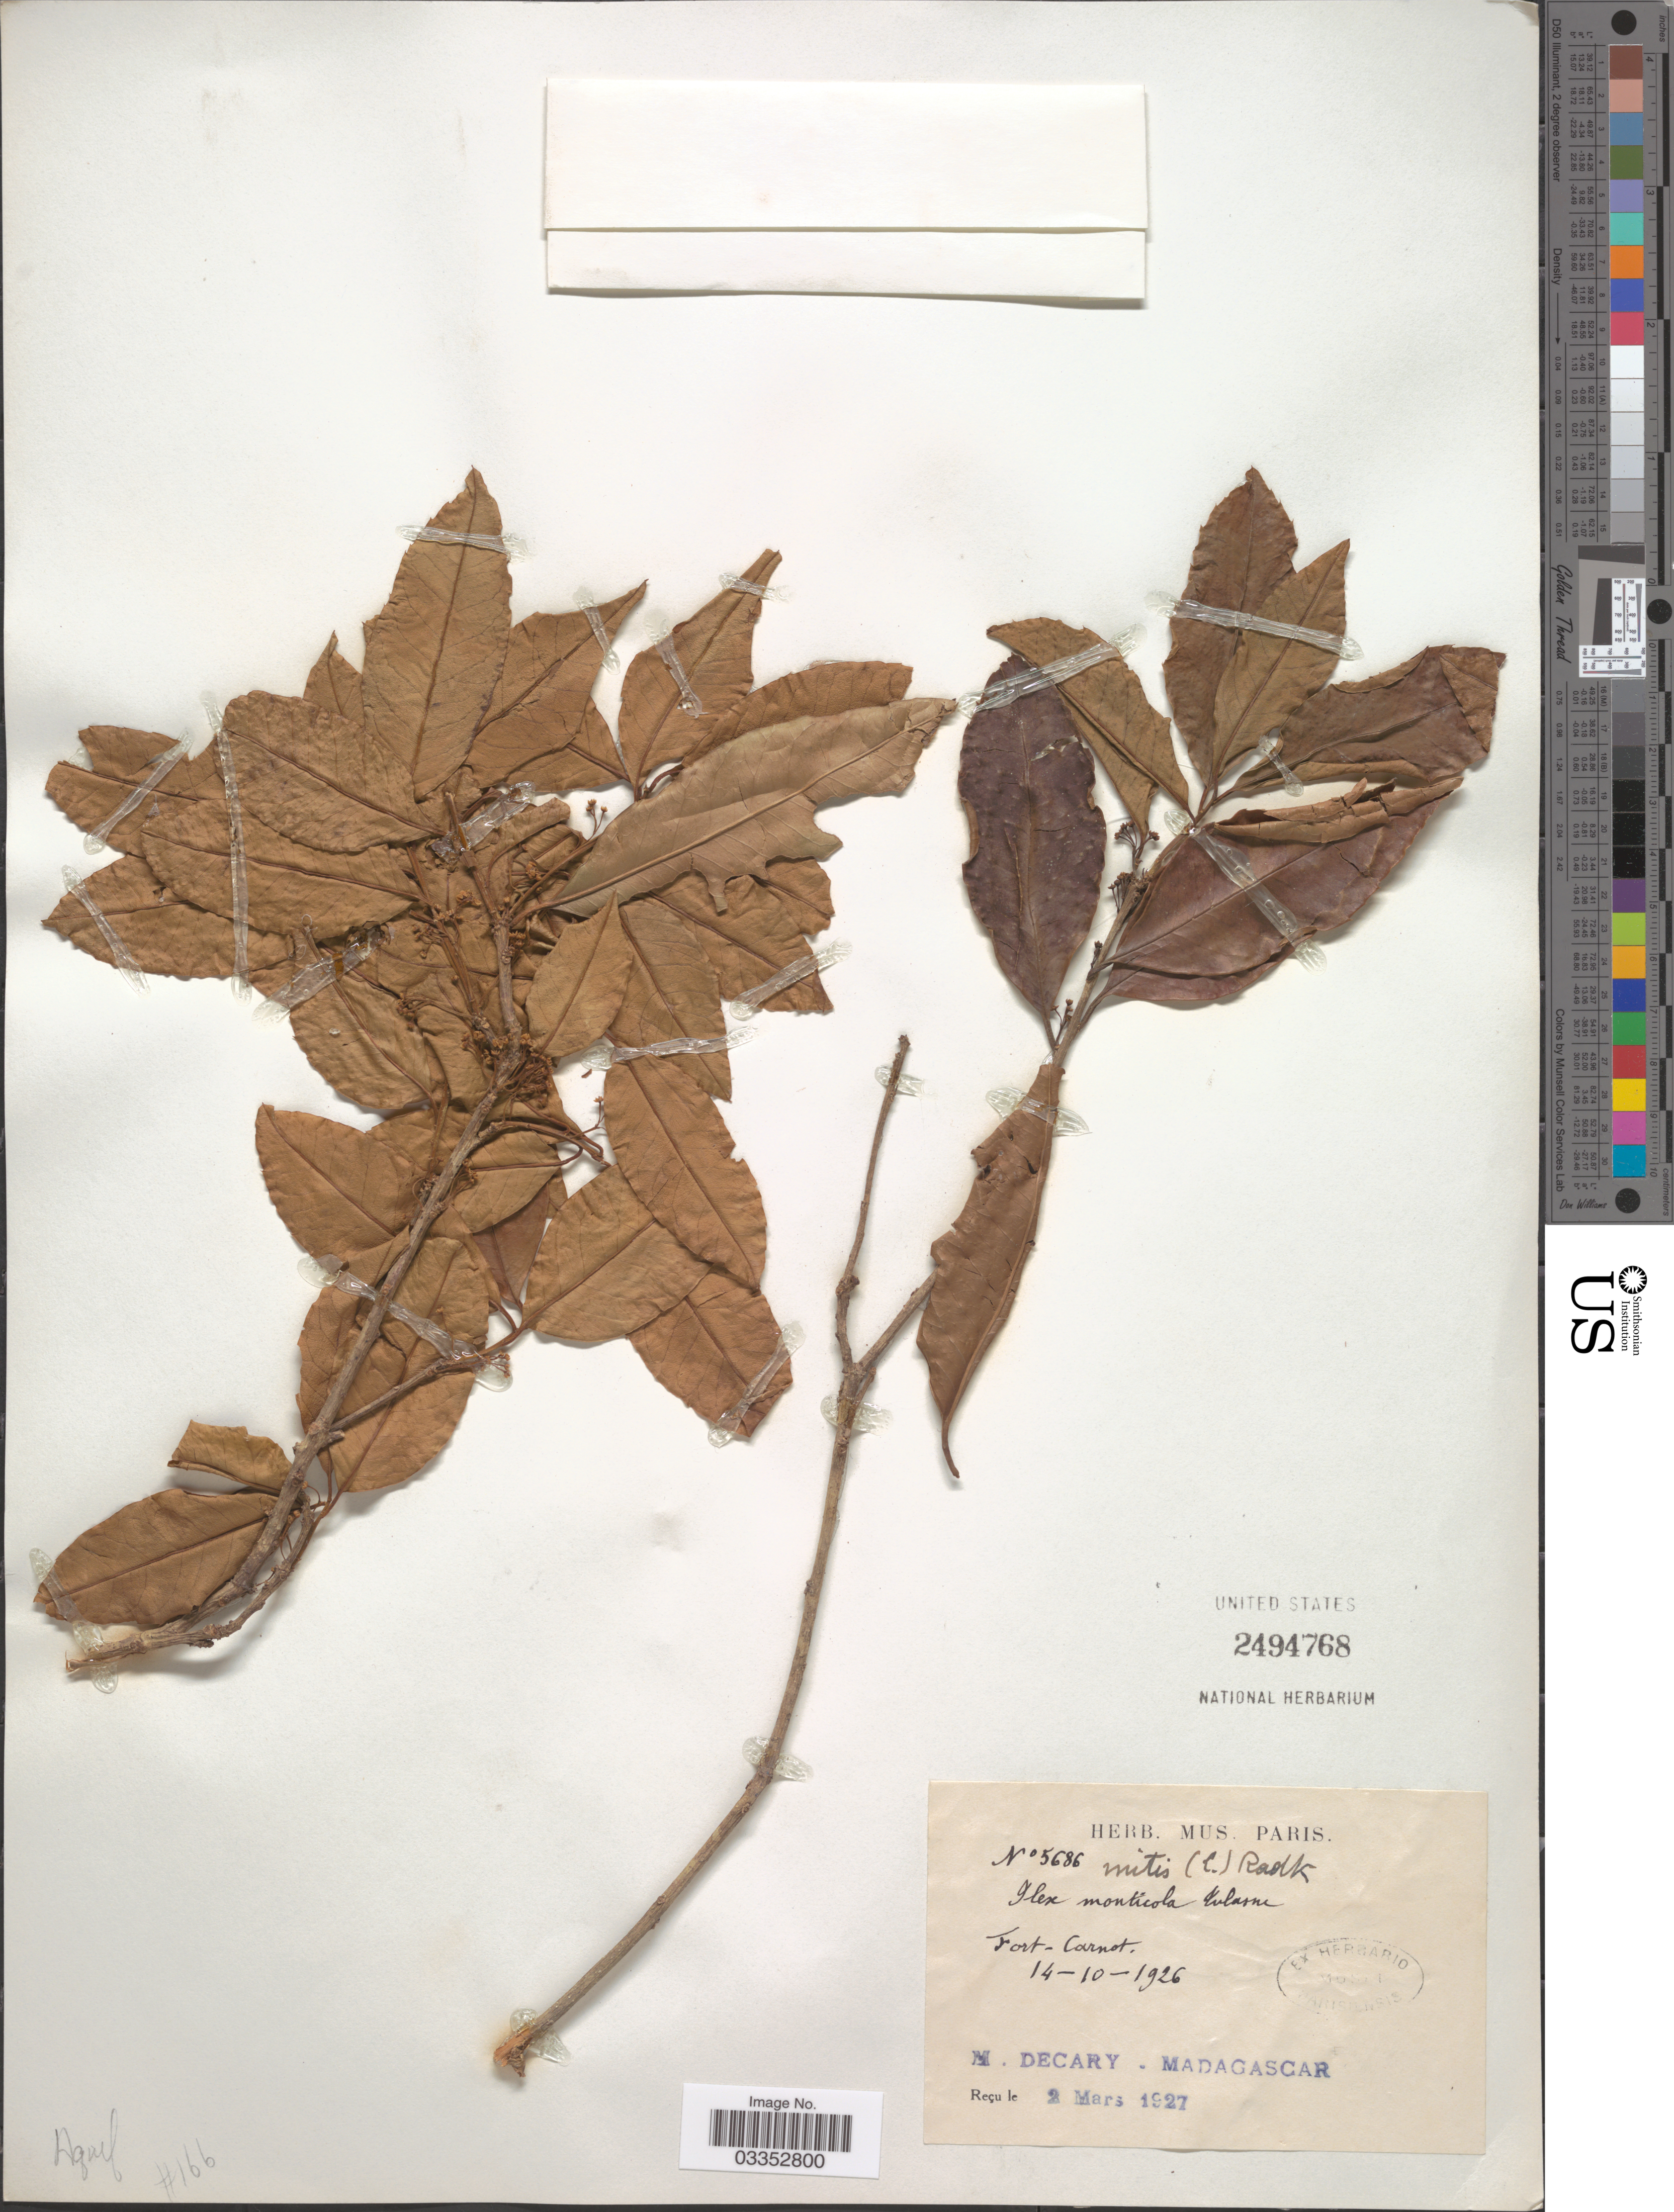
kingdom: Plantae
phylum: Tracheophyta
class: Magnoliopsida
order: Aquifoliales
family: Aquifoliaceae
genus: Ilex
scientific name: Ilex mitis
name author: (L.) Radlk.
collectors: R. Decary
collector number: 5686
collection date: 1926-10-14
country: Madagascar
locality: Fort-Carnot.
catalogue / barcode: US 2494768